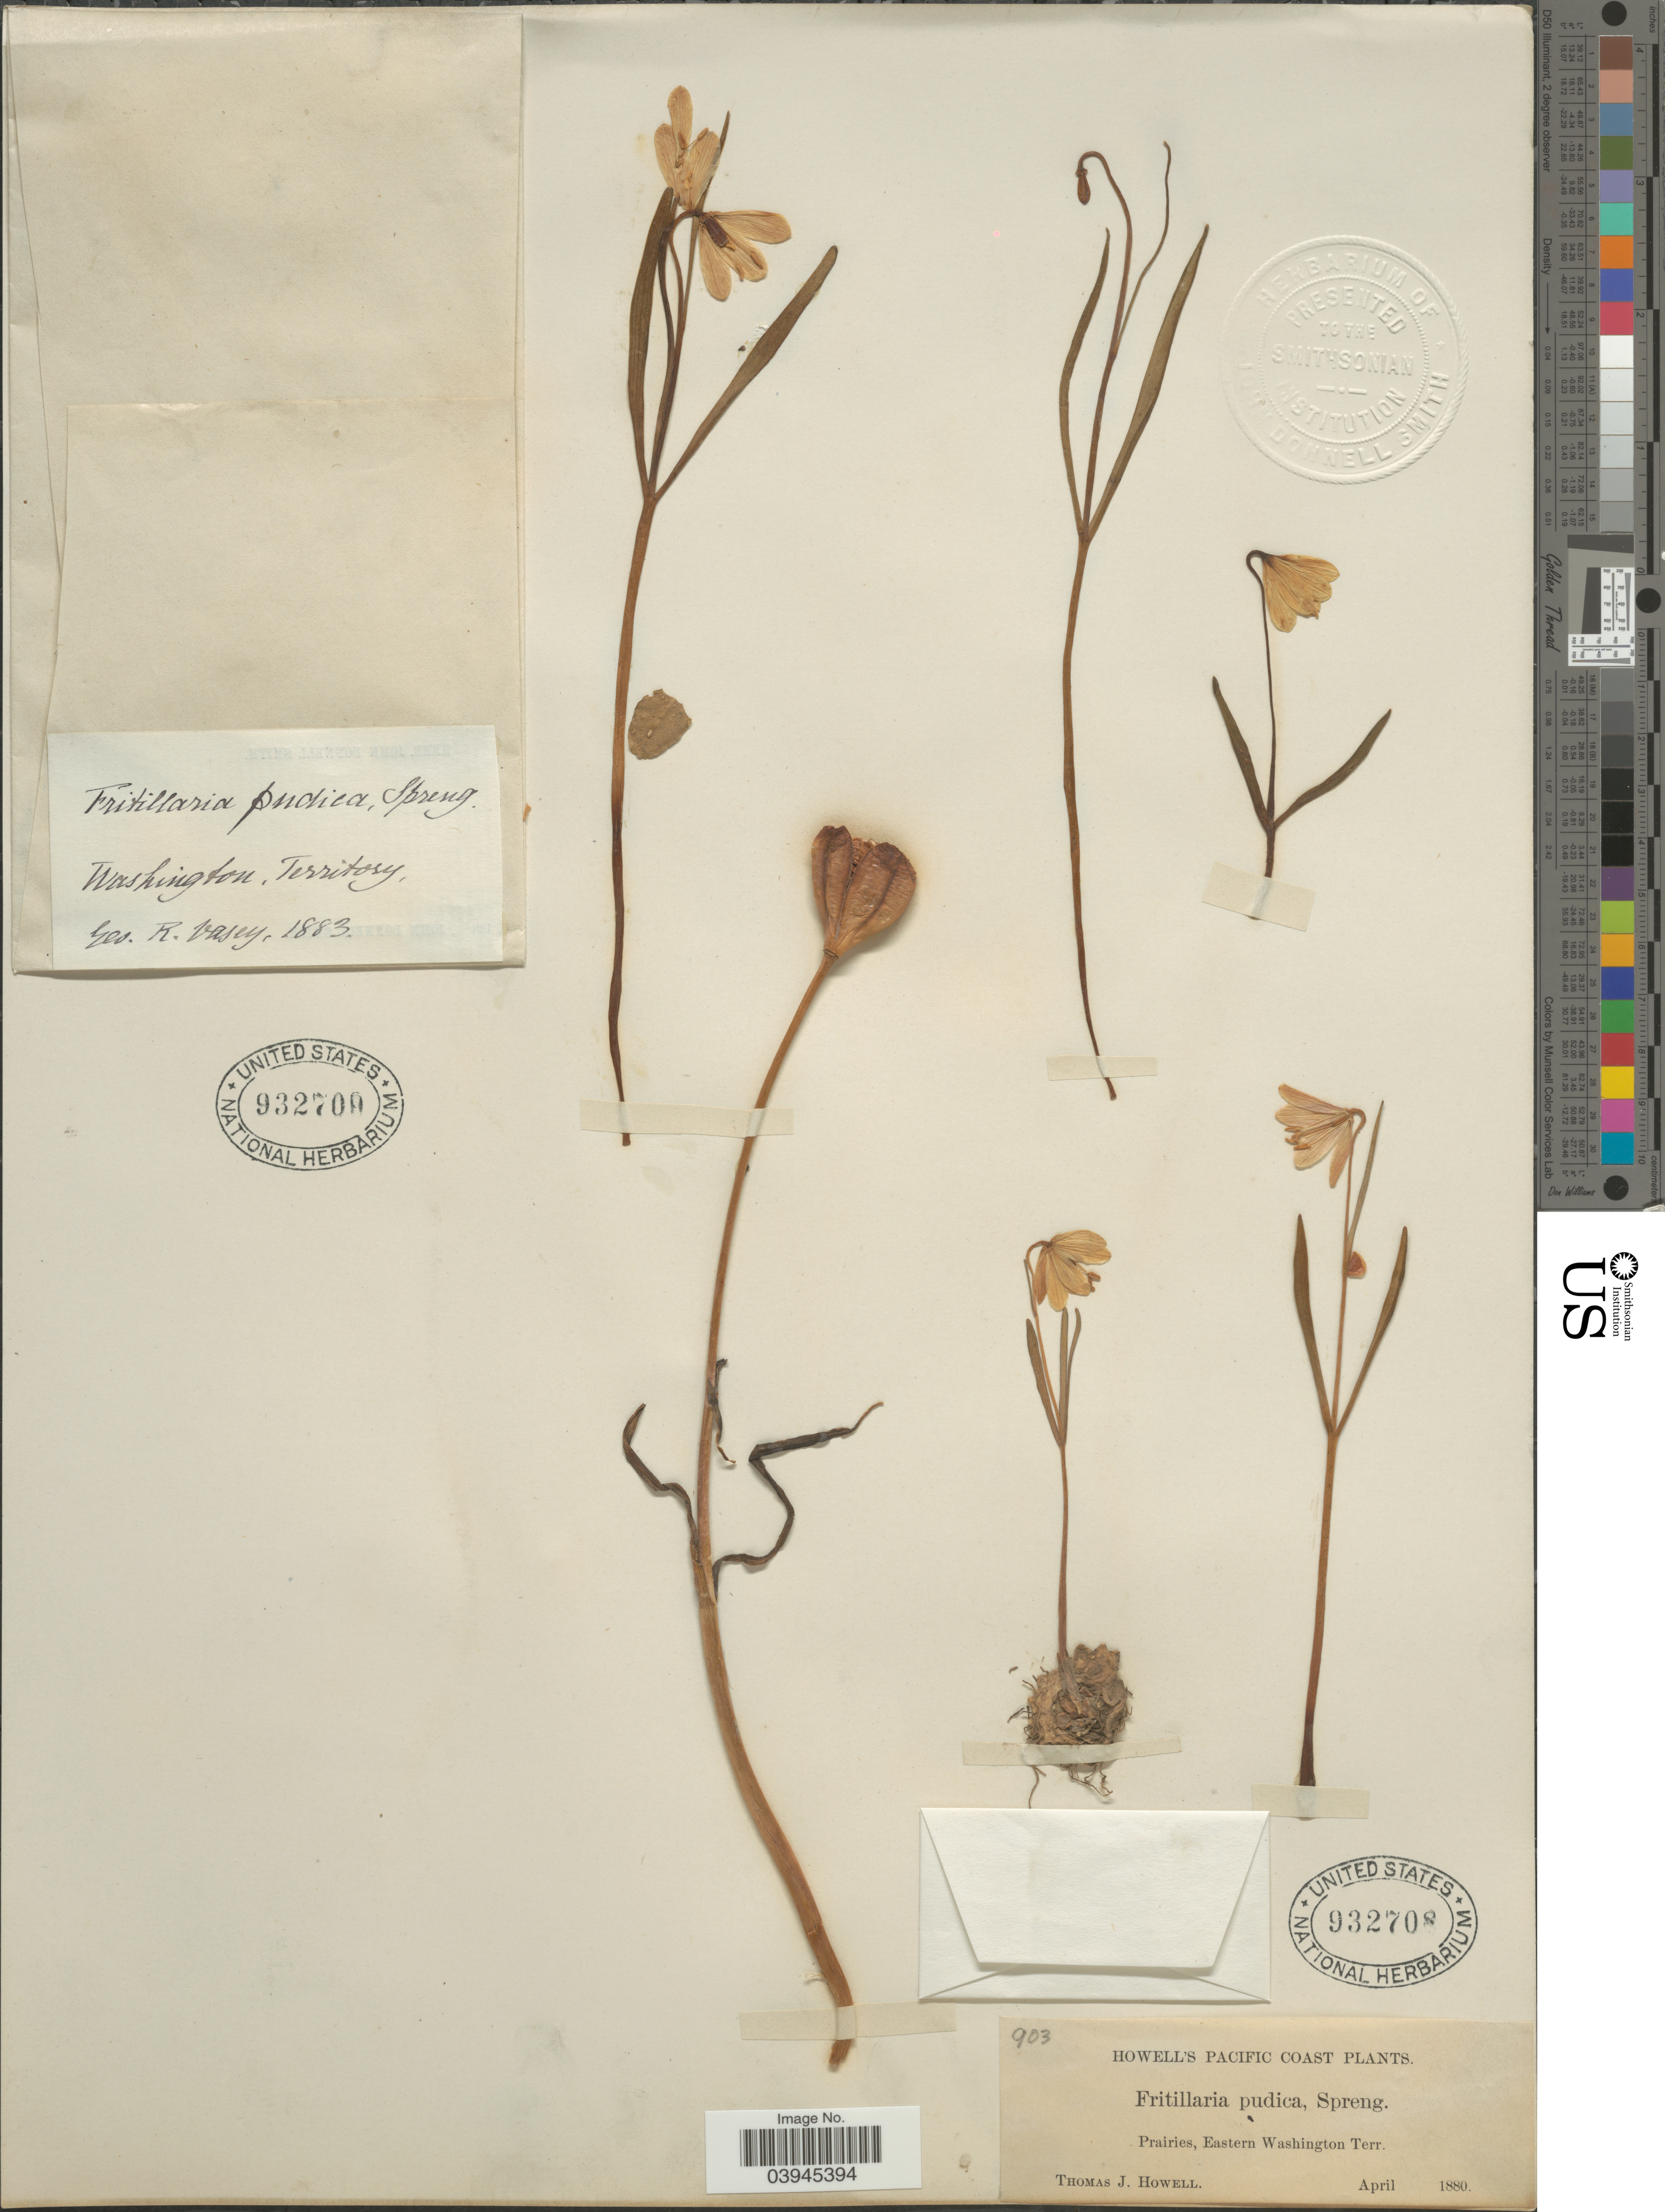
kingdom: Plantae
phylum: Tracheophyta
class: Liliopsida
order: Liliales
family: Liliaceae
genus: Fritillaria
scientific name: Fritillaria pudica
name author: (Pursh) Spreng.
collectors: G. R. Vasey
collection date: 1883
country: United States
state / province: Washington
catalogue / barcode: US 932709